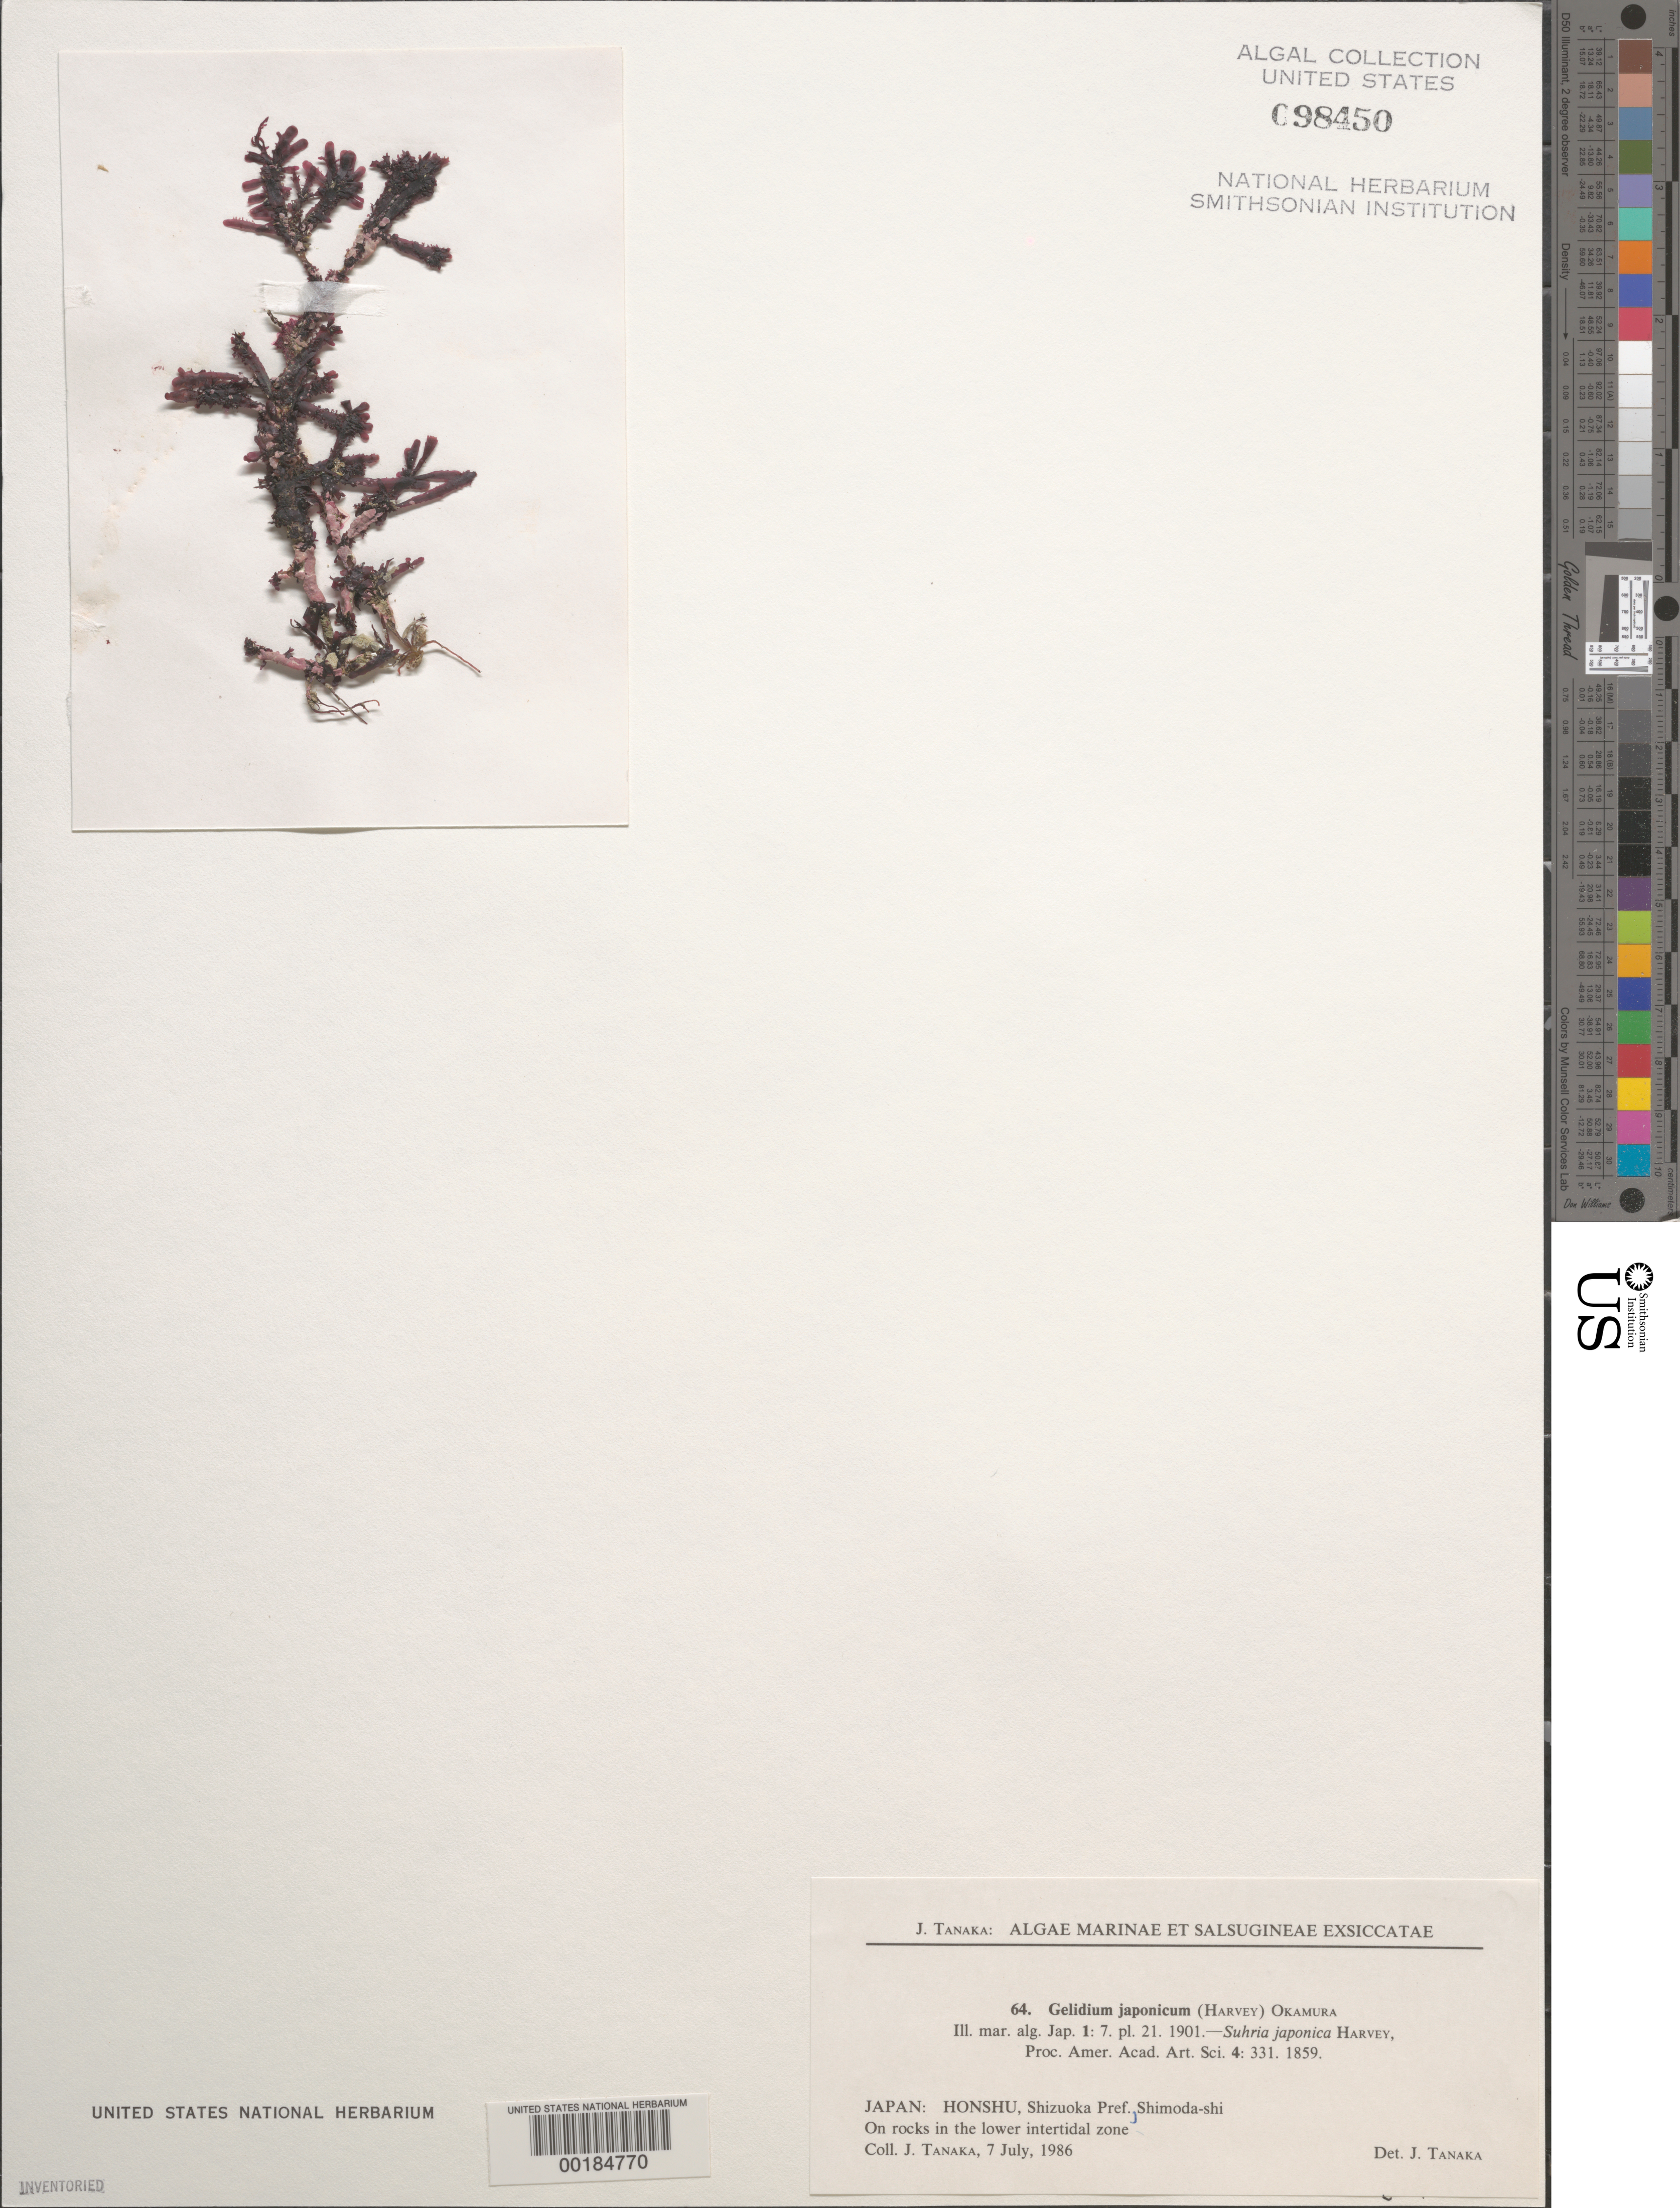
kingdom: Plantae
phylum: Rhodophyta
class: Florideophyceae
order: Gelidiales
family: Gelidiaceae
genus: Gelidium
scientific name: Gelidium japonicum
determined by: Tanaka, J.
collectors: J. Tanaka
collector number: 64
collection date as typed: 07 Jul 1986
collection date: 1986-07-07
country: Japan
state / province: Sizuoka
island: Honshu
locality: Shimoda-shi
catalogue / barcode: US 98450